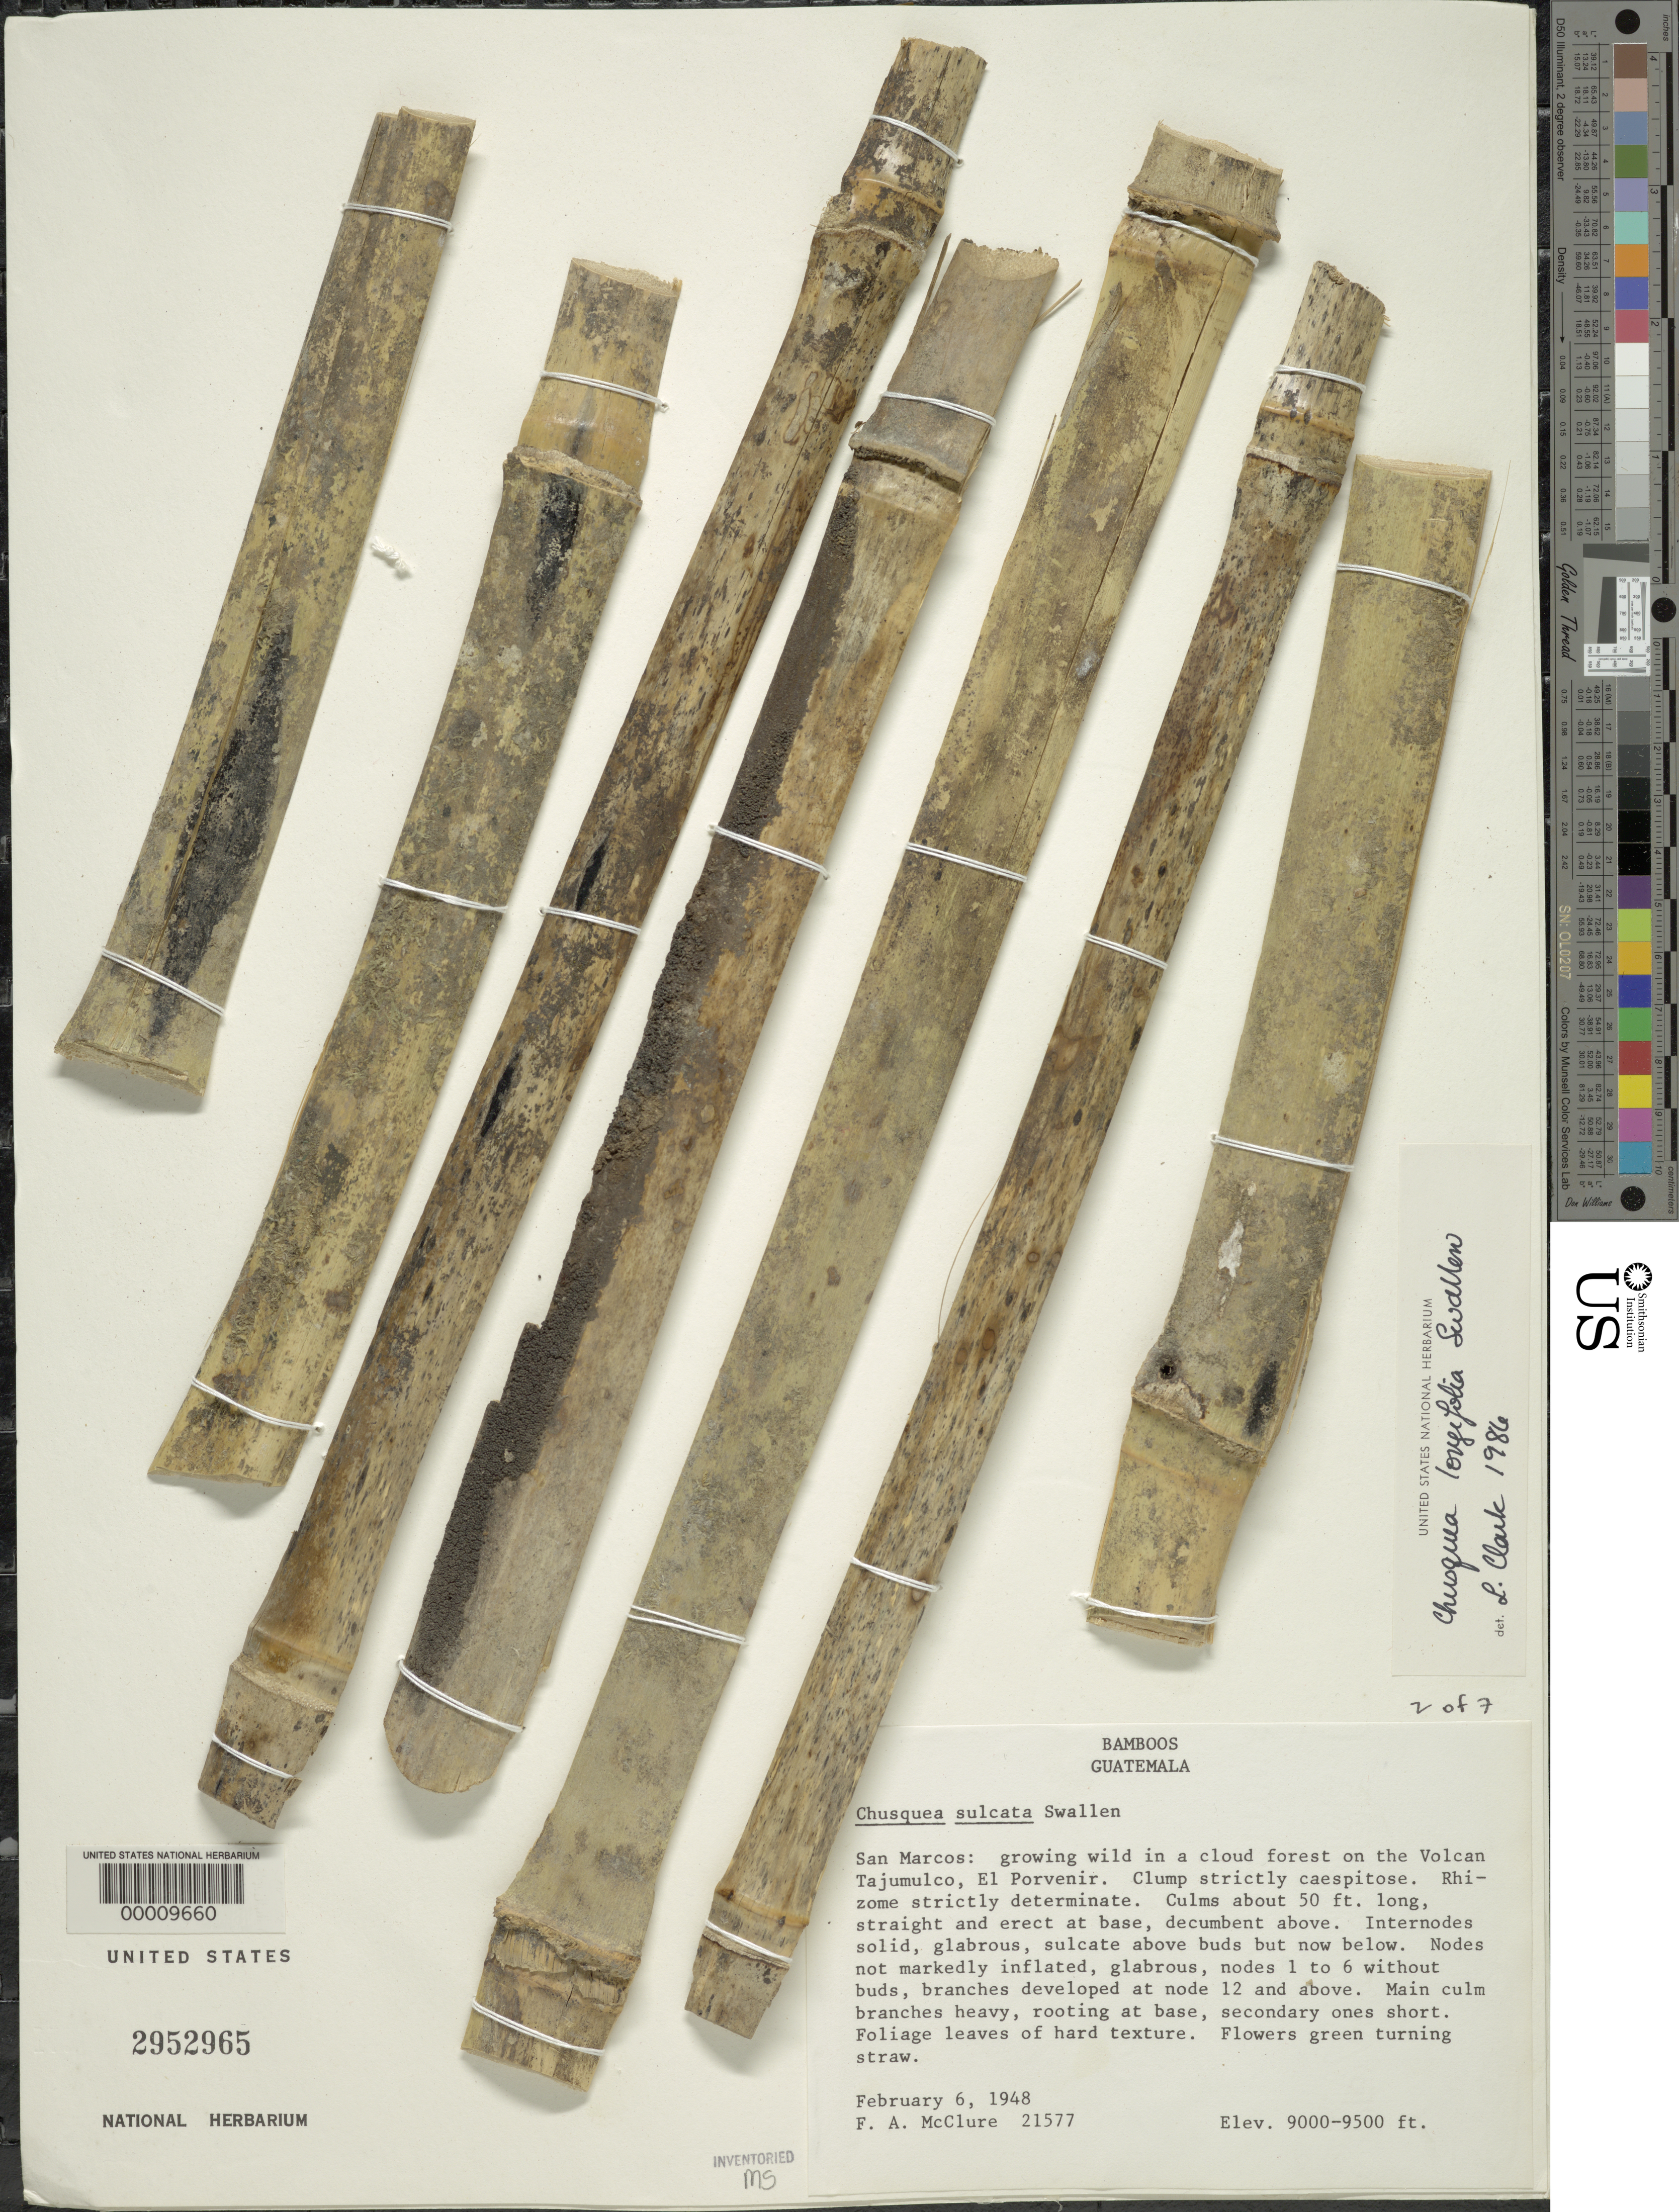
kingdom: Plantae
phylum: Tracheophyta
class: Liliopsida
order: Poales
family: Poaceae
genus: Chusquea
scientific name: Chusquea longifolia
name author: Swallen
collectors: F. A. McClure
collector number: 21577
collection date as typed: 06 Feb 1948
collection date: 1948-02-06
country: Guatemala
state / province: San Marcos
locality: Volcan Tajumulco, El Porvenir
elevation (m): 2745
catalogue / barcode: US 2952965